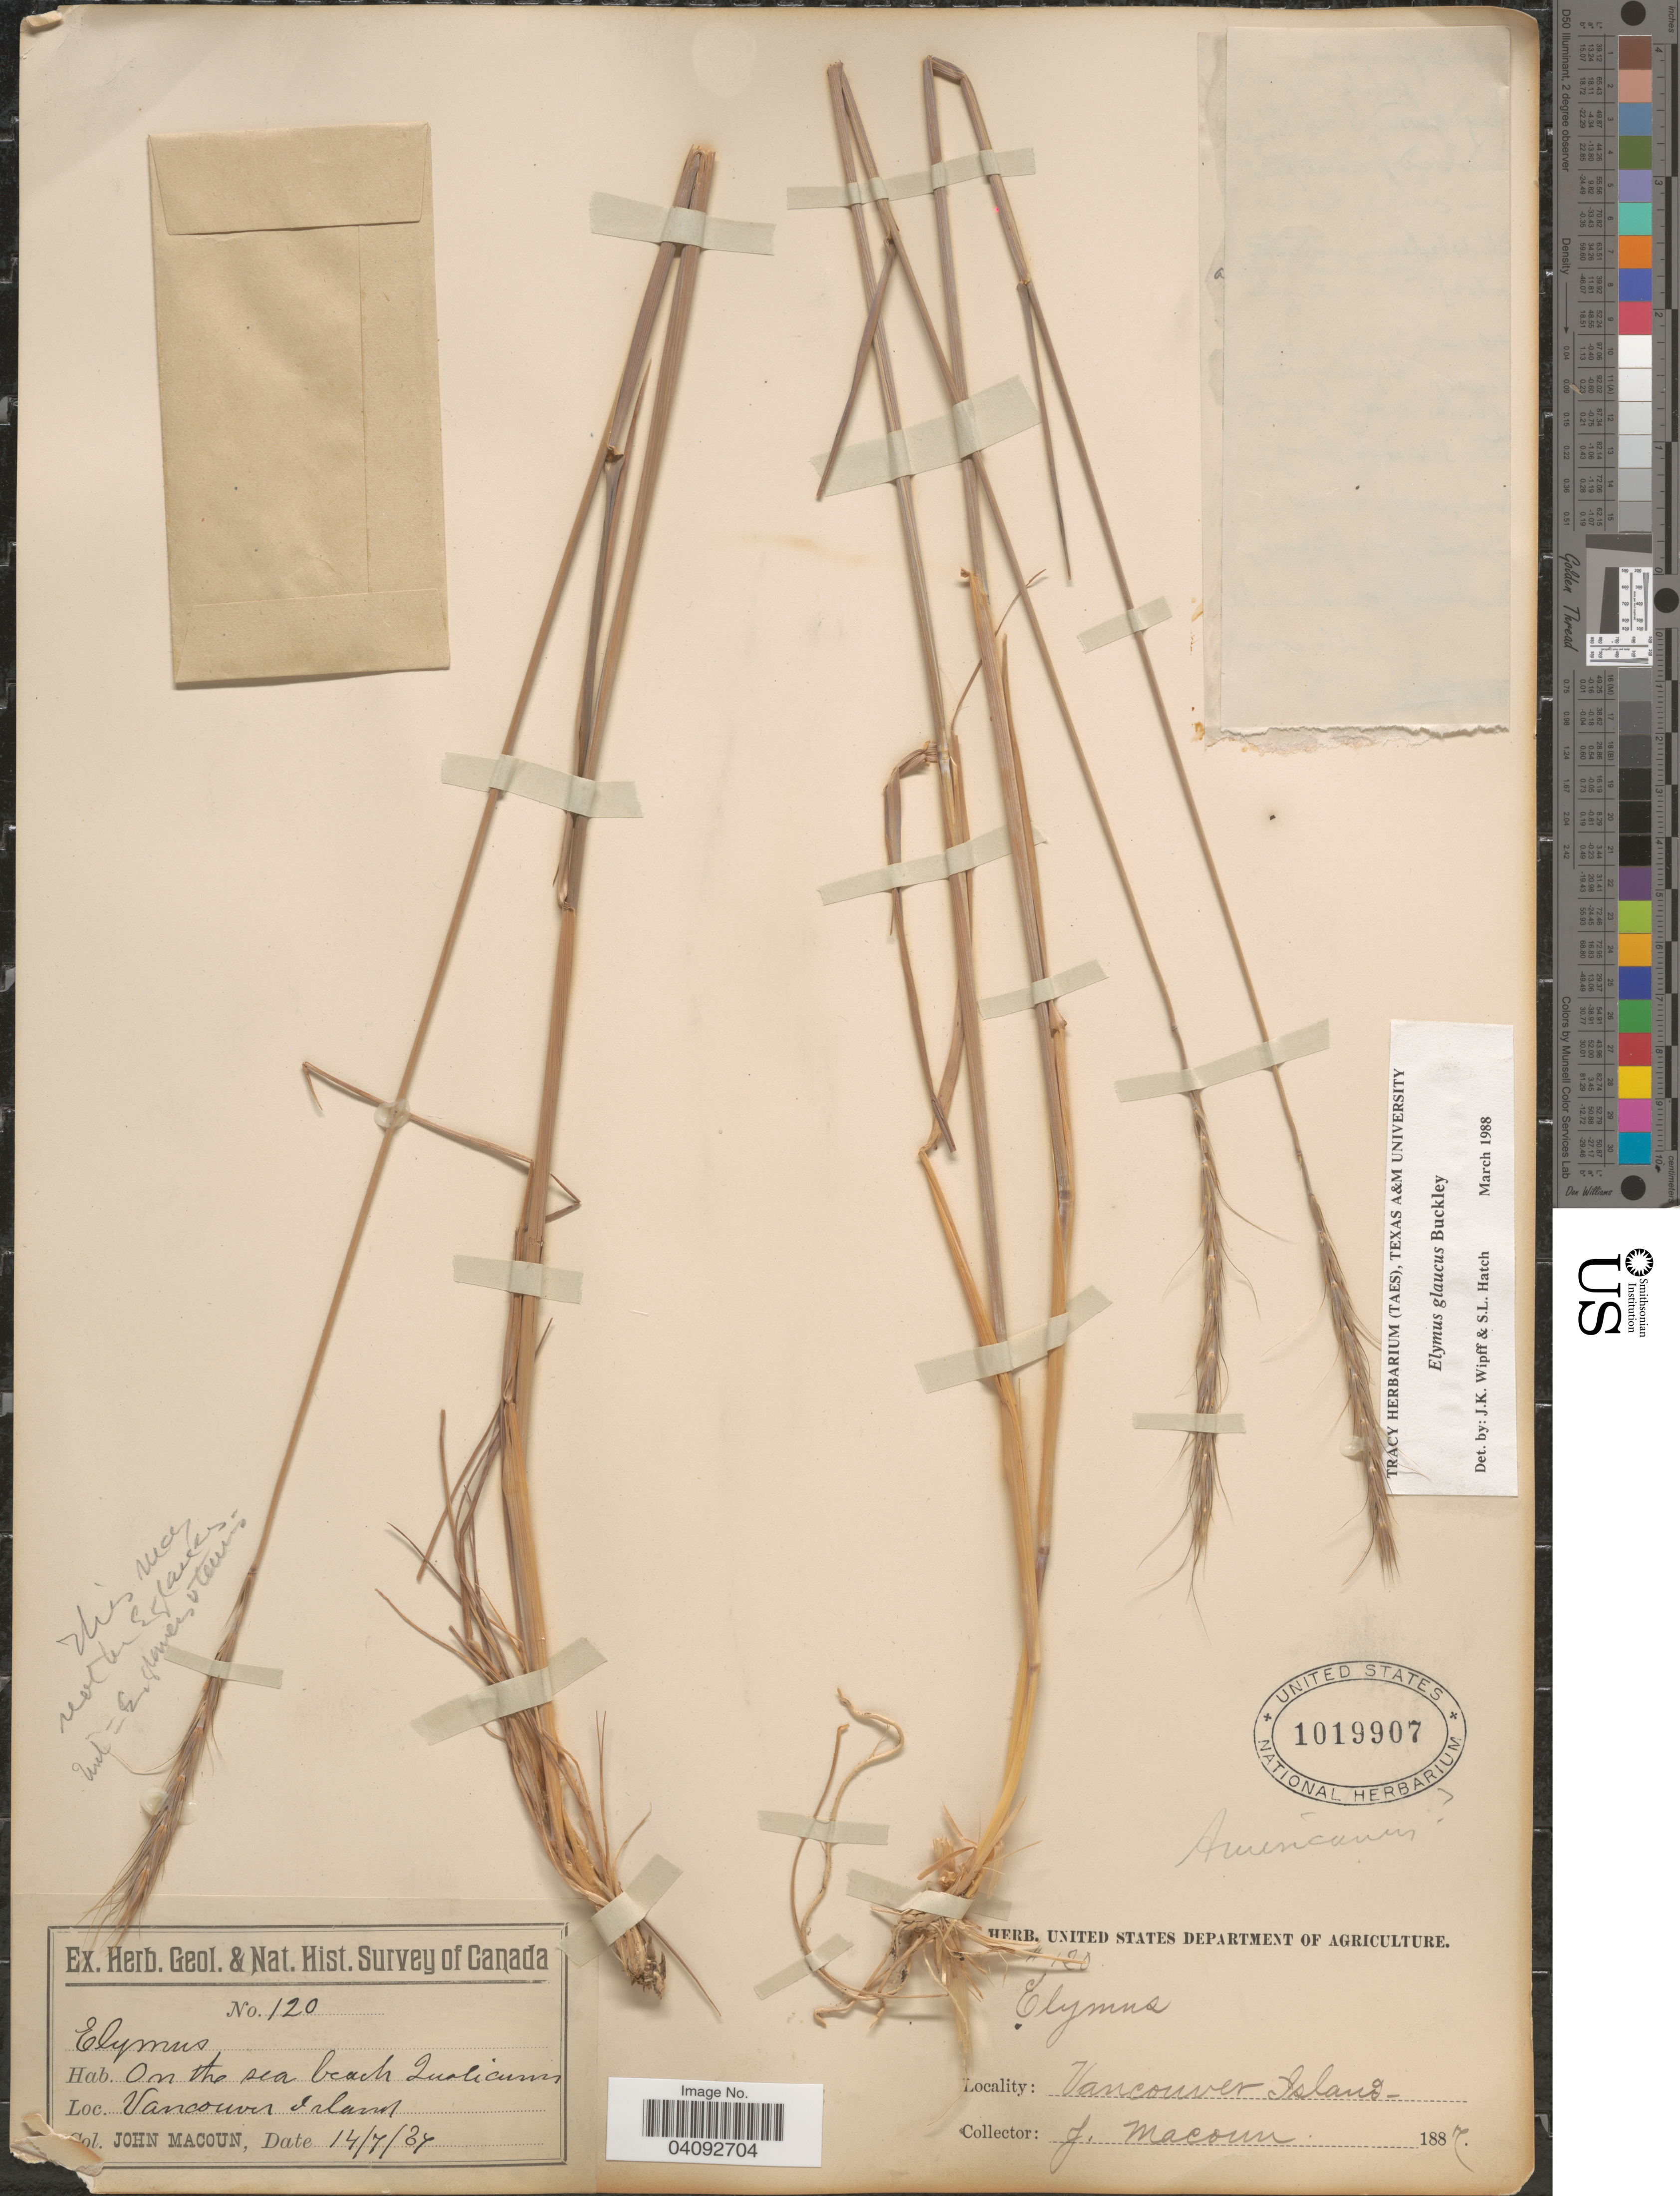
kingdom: Plantae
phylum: Tracheophyta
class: Liliopsida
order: Poales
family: Poaceae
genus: Elymus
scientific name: Elymus glabriflorus var. glabriflorus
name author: (Vasey ex L.H. Dewey) Scribn. & C.R. Ball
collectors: J. Macoun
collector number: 120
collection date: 1887-07-14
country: Canada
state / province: British Columbia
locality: Geol. & Nat. Hist. Survey of Canada. On the sea beach Qualicum. Vancouver Island.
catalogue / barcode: US 1019907